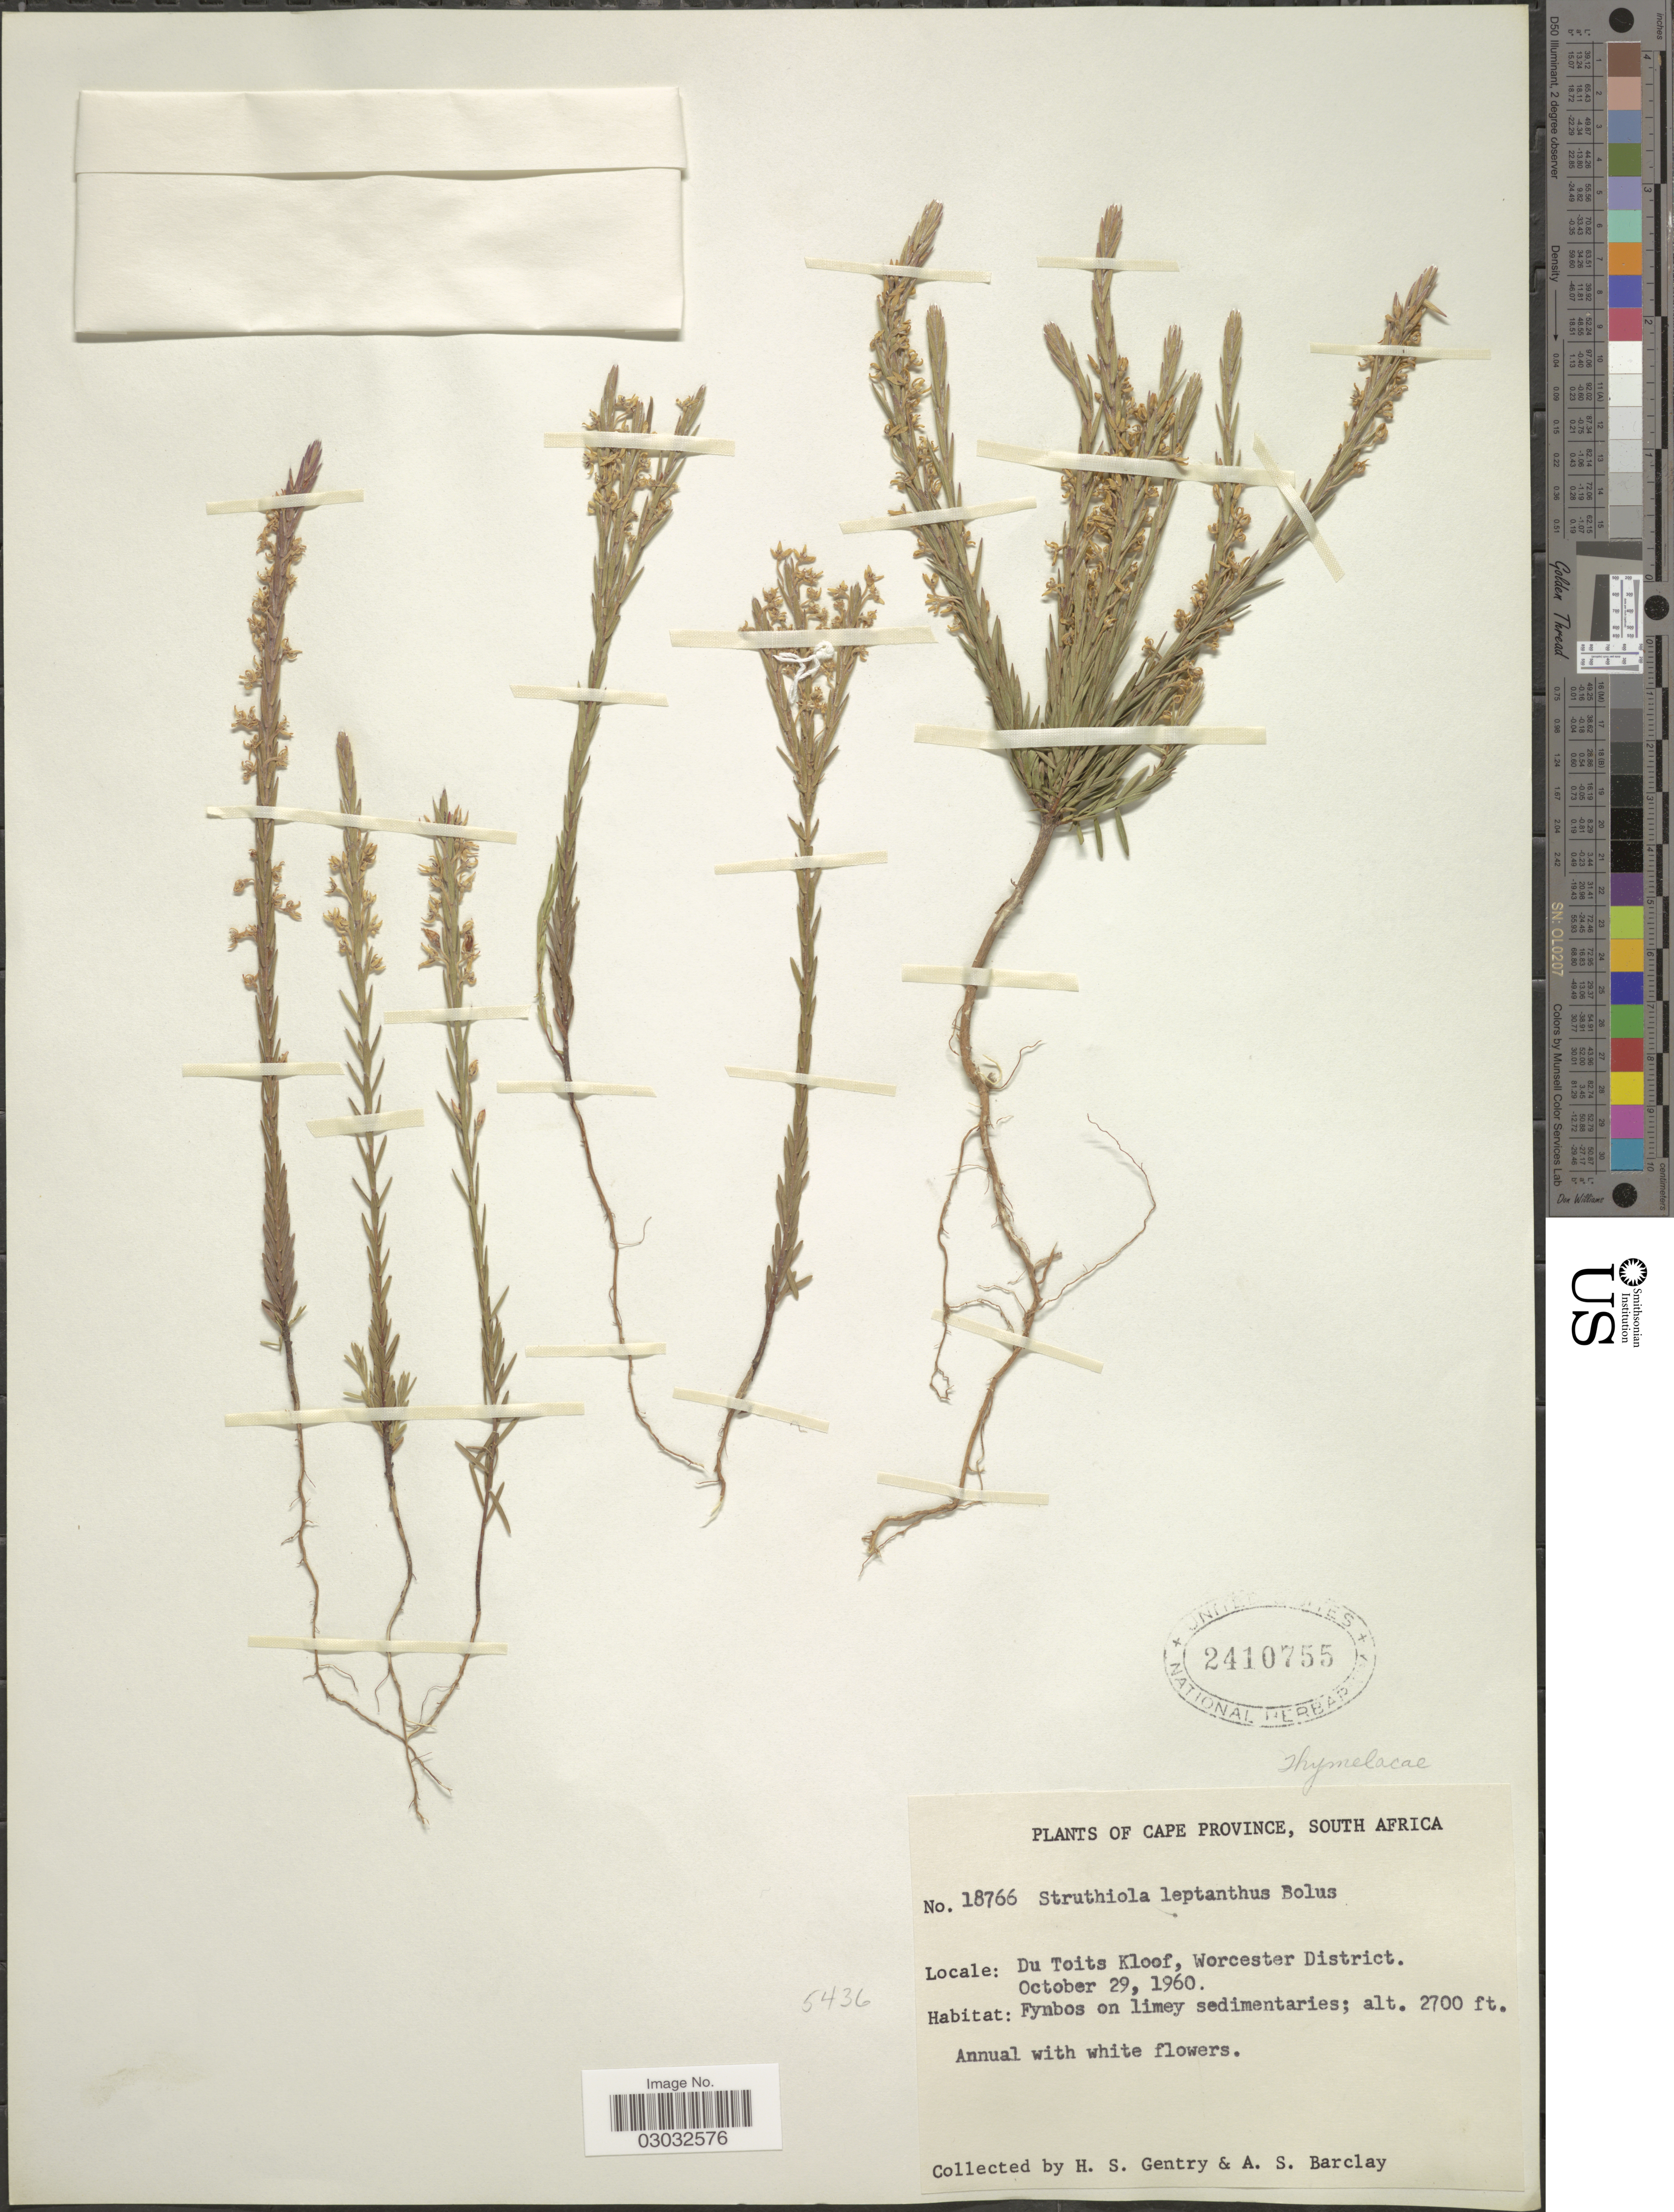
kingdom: Plantae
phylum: Tracheophyta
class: Magnoliopsida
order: Malvales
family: Thymelaeaceae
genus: Struthiola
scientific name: Struthiola leptantha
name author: Bolus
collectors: H. S. Gentry & A. S. Barclay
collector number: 18766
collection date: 1960-10-29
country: South Africa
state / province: Western Cape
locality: Du Toits Kloof, Worcester District.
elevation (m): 823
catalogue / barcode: US 2410755